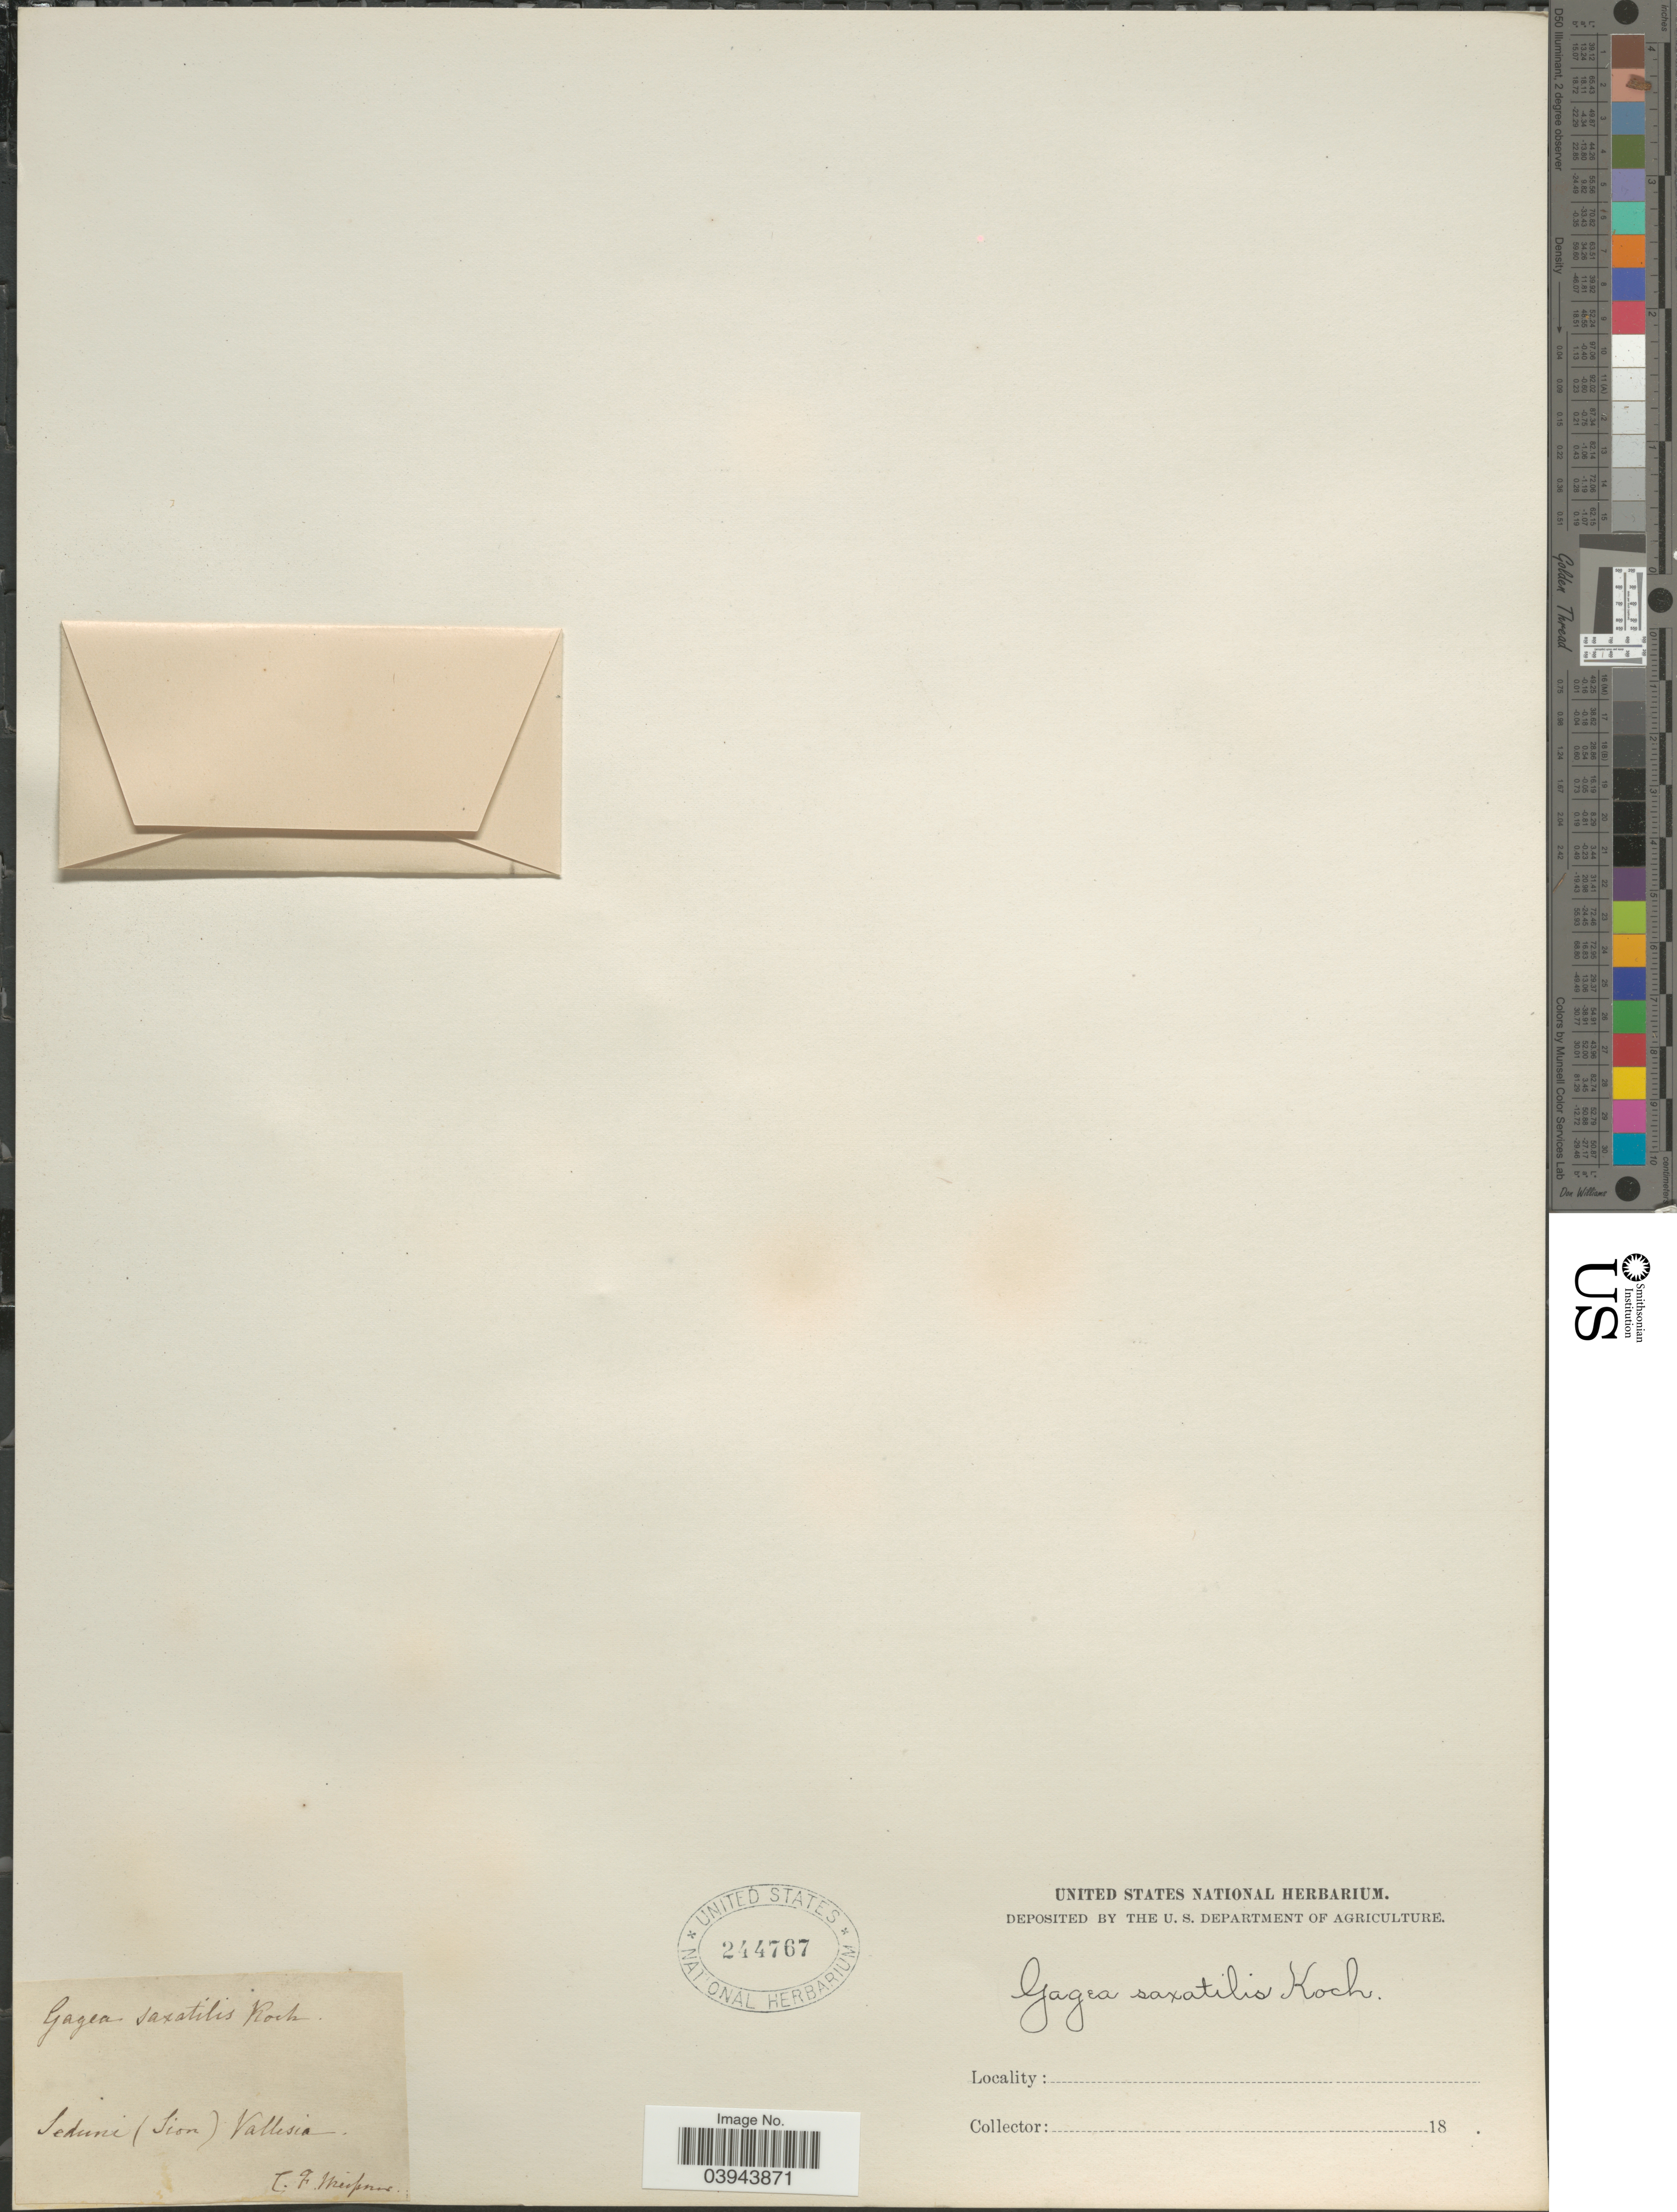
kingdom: Plantae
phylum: Tracheophyta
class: Liliopsida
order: Liliales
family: Liliaceae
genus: Gagea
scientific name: Gagea saxatilis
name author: Schult. f.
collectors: C. F. W. Meissner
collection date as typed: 18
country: Switzerland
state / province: Valais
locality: Seduni (Sion) Vallesia.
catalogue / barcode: US 244767